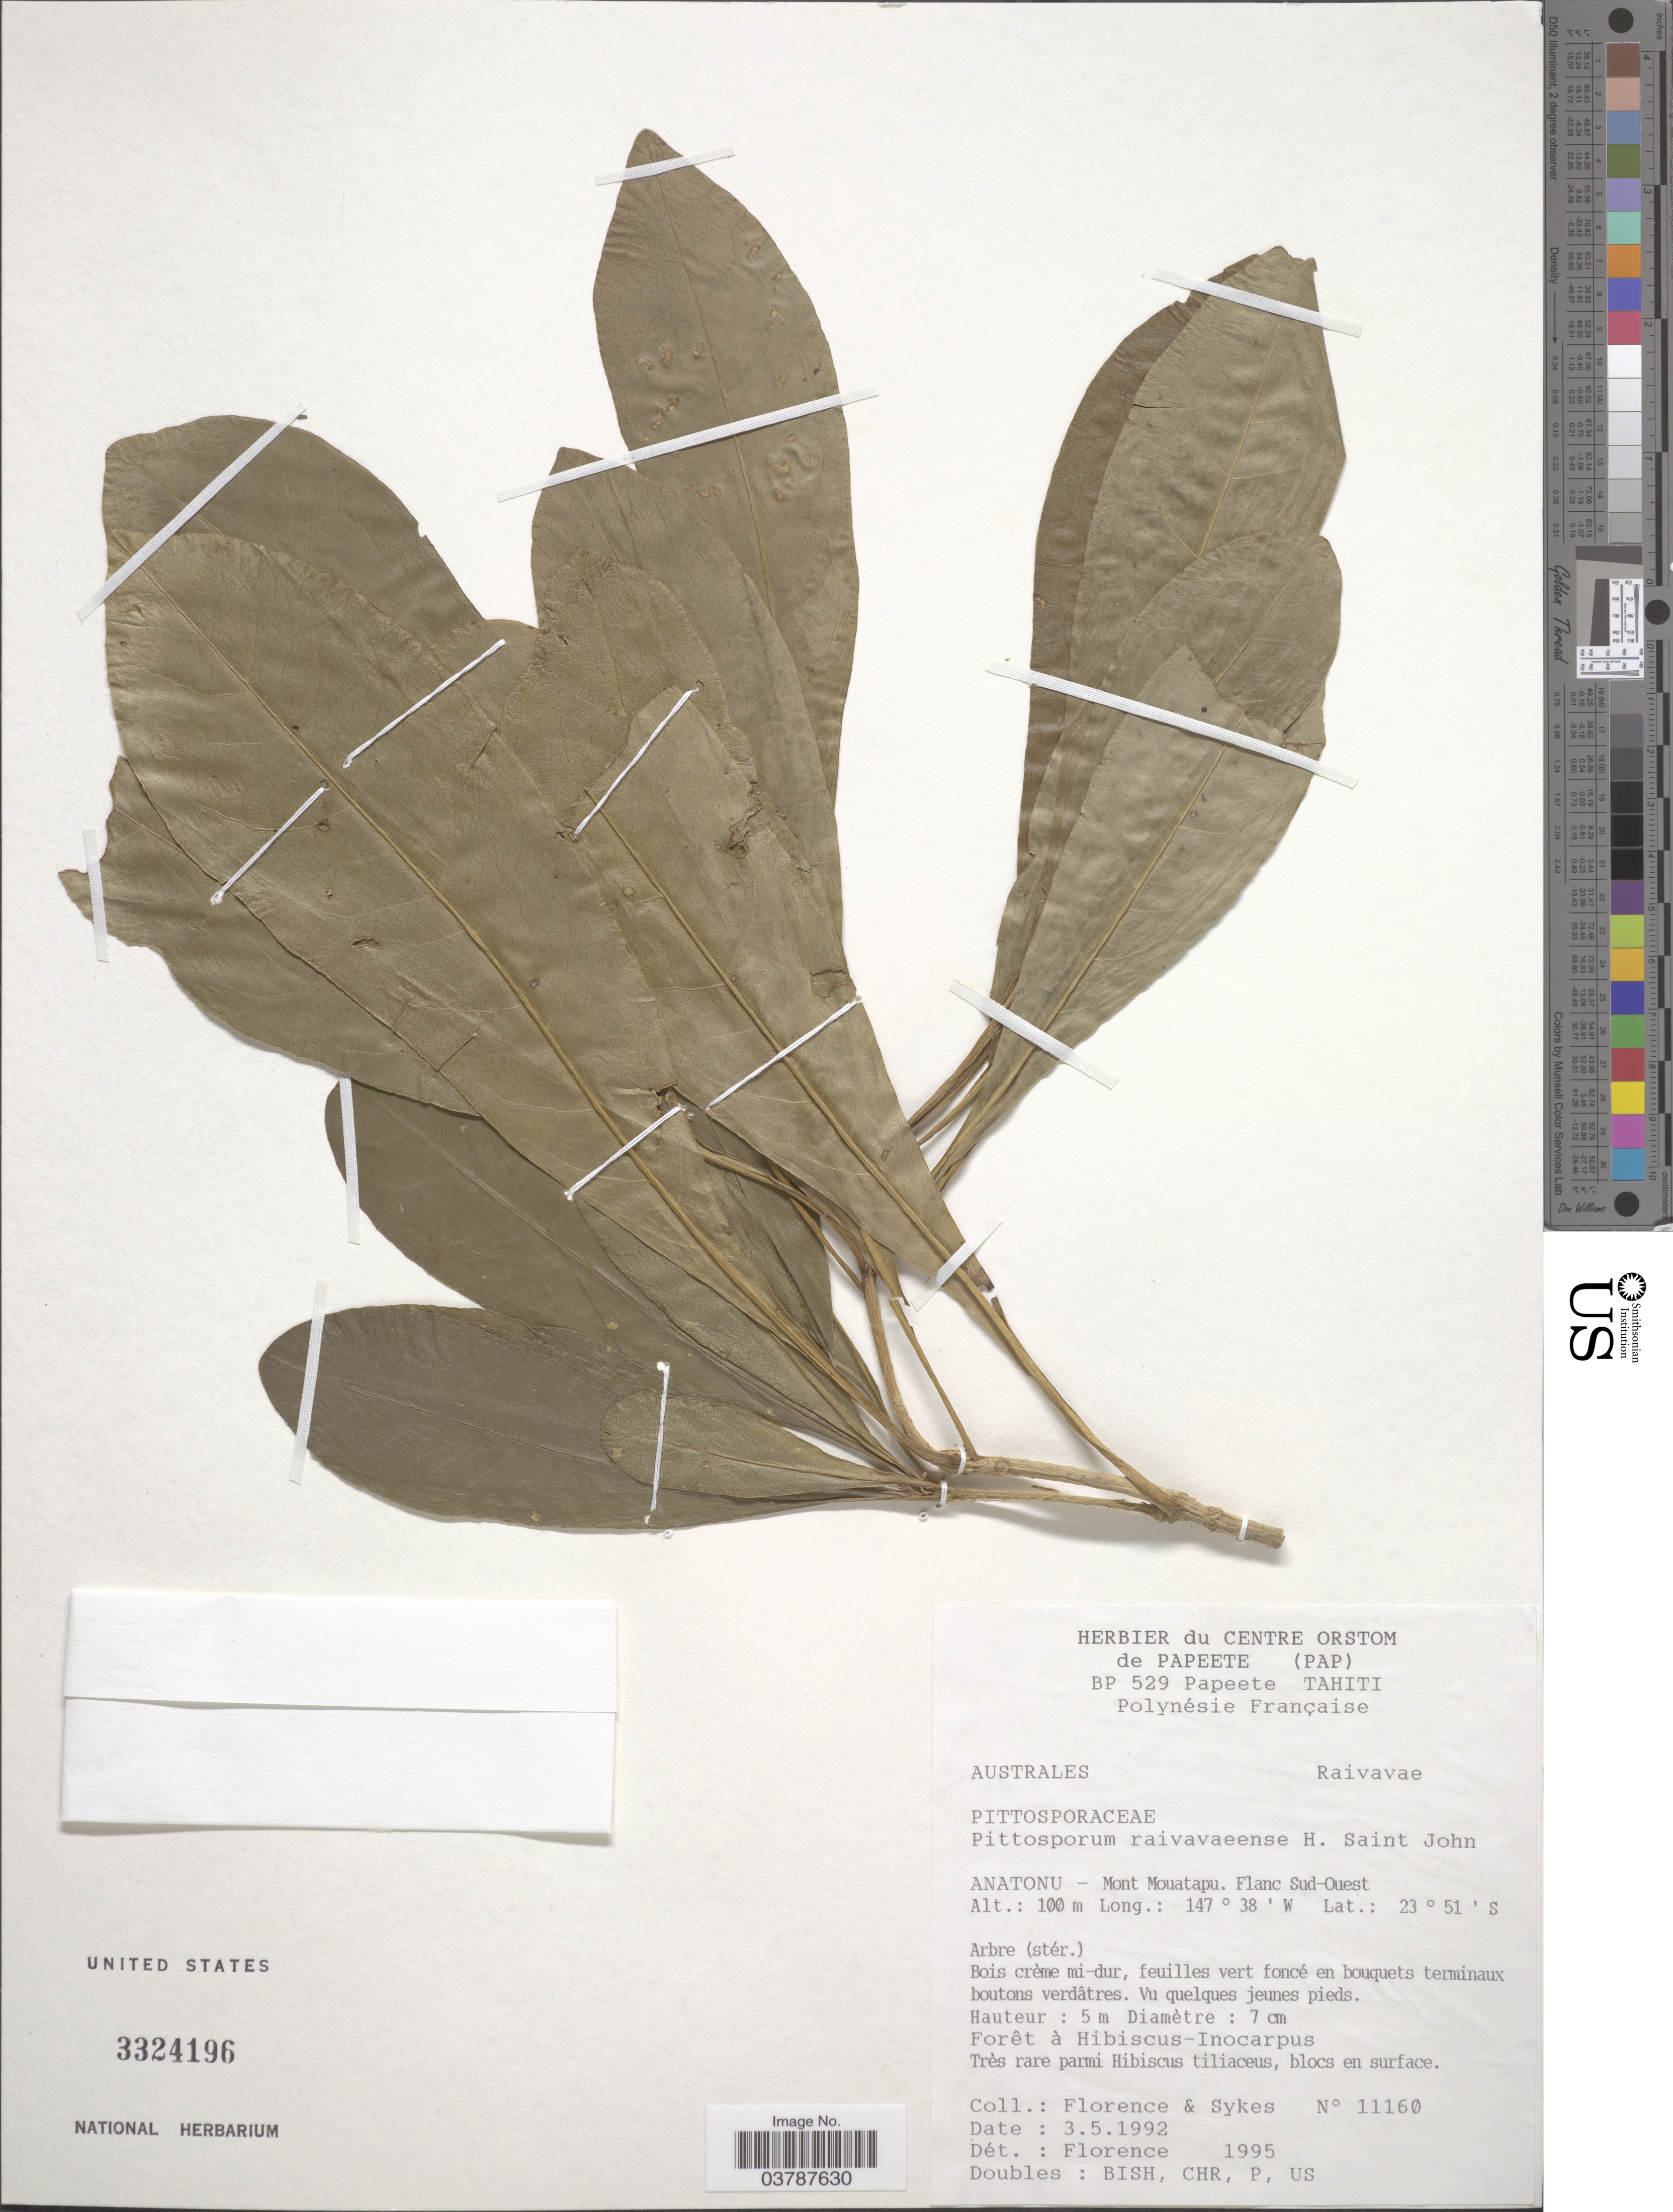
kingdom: Plantae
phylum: Tracheophyta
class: Magnoliopsida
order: Apiales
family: Pittosporaceae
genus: Pittosporum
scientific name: Pittosporum raivavaeense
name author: H. St. John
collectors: -. Florence & Sykes, --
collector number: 11160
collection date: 1992-05-03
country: French Polynesia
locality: Tahiti. Anatonu - Mont Mouatapu. Flanc Sud-Quest.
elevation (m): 100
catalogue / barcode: US 3324196